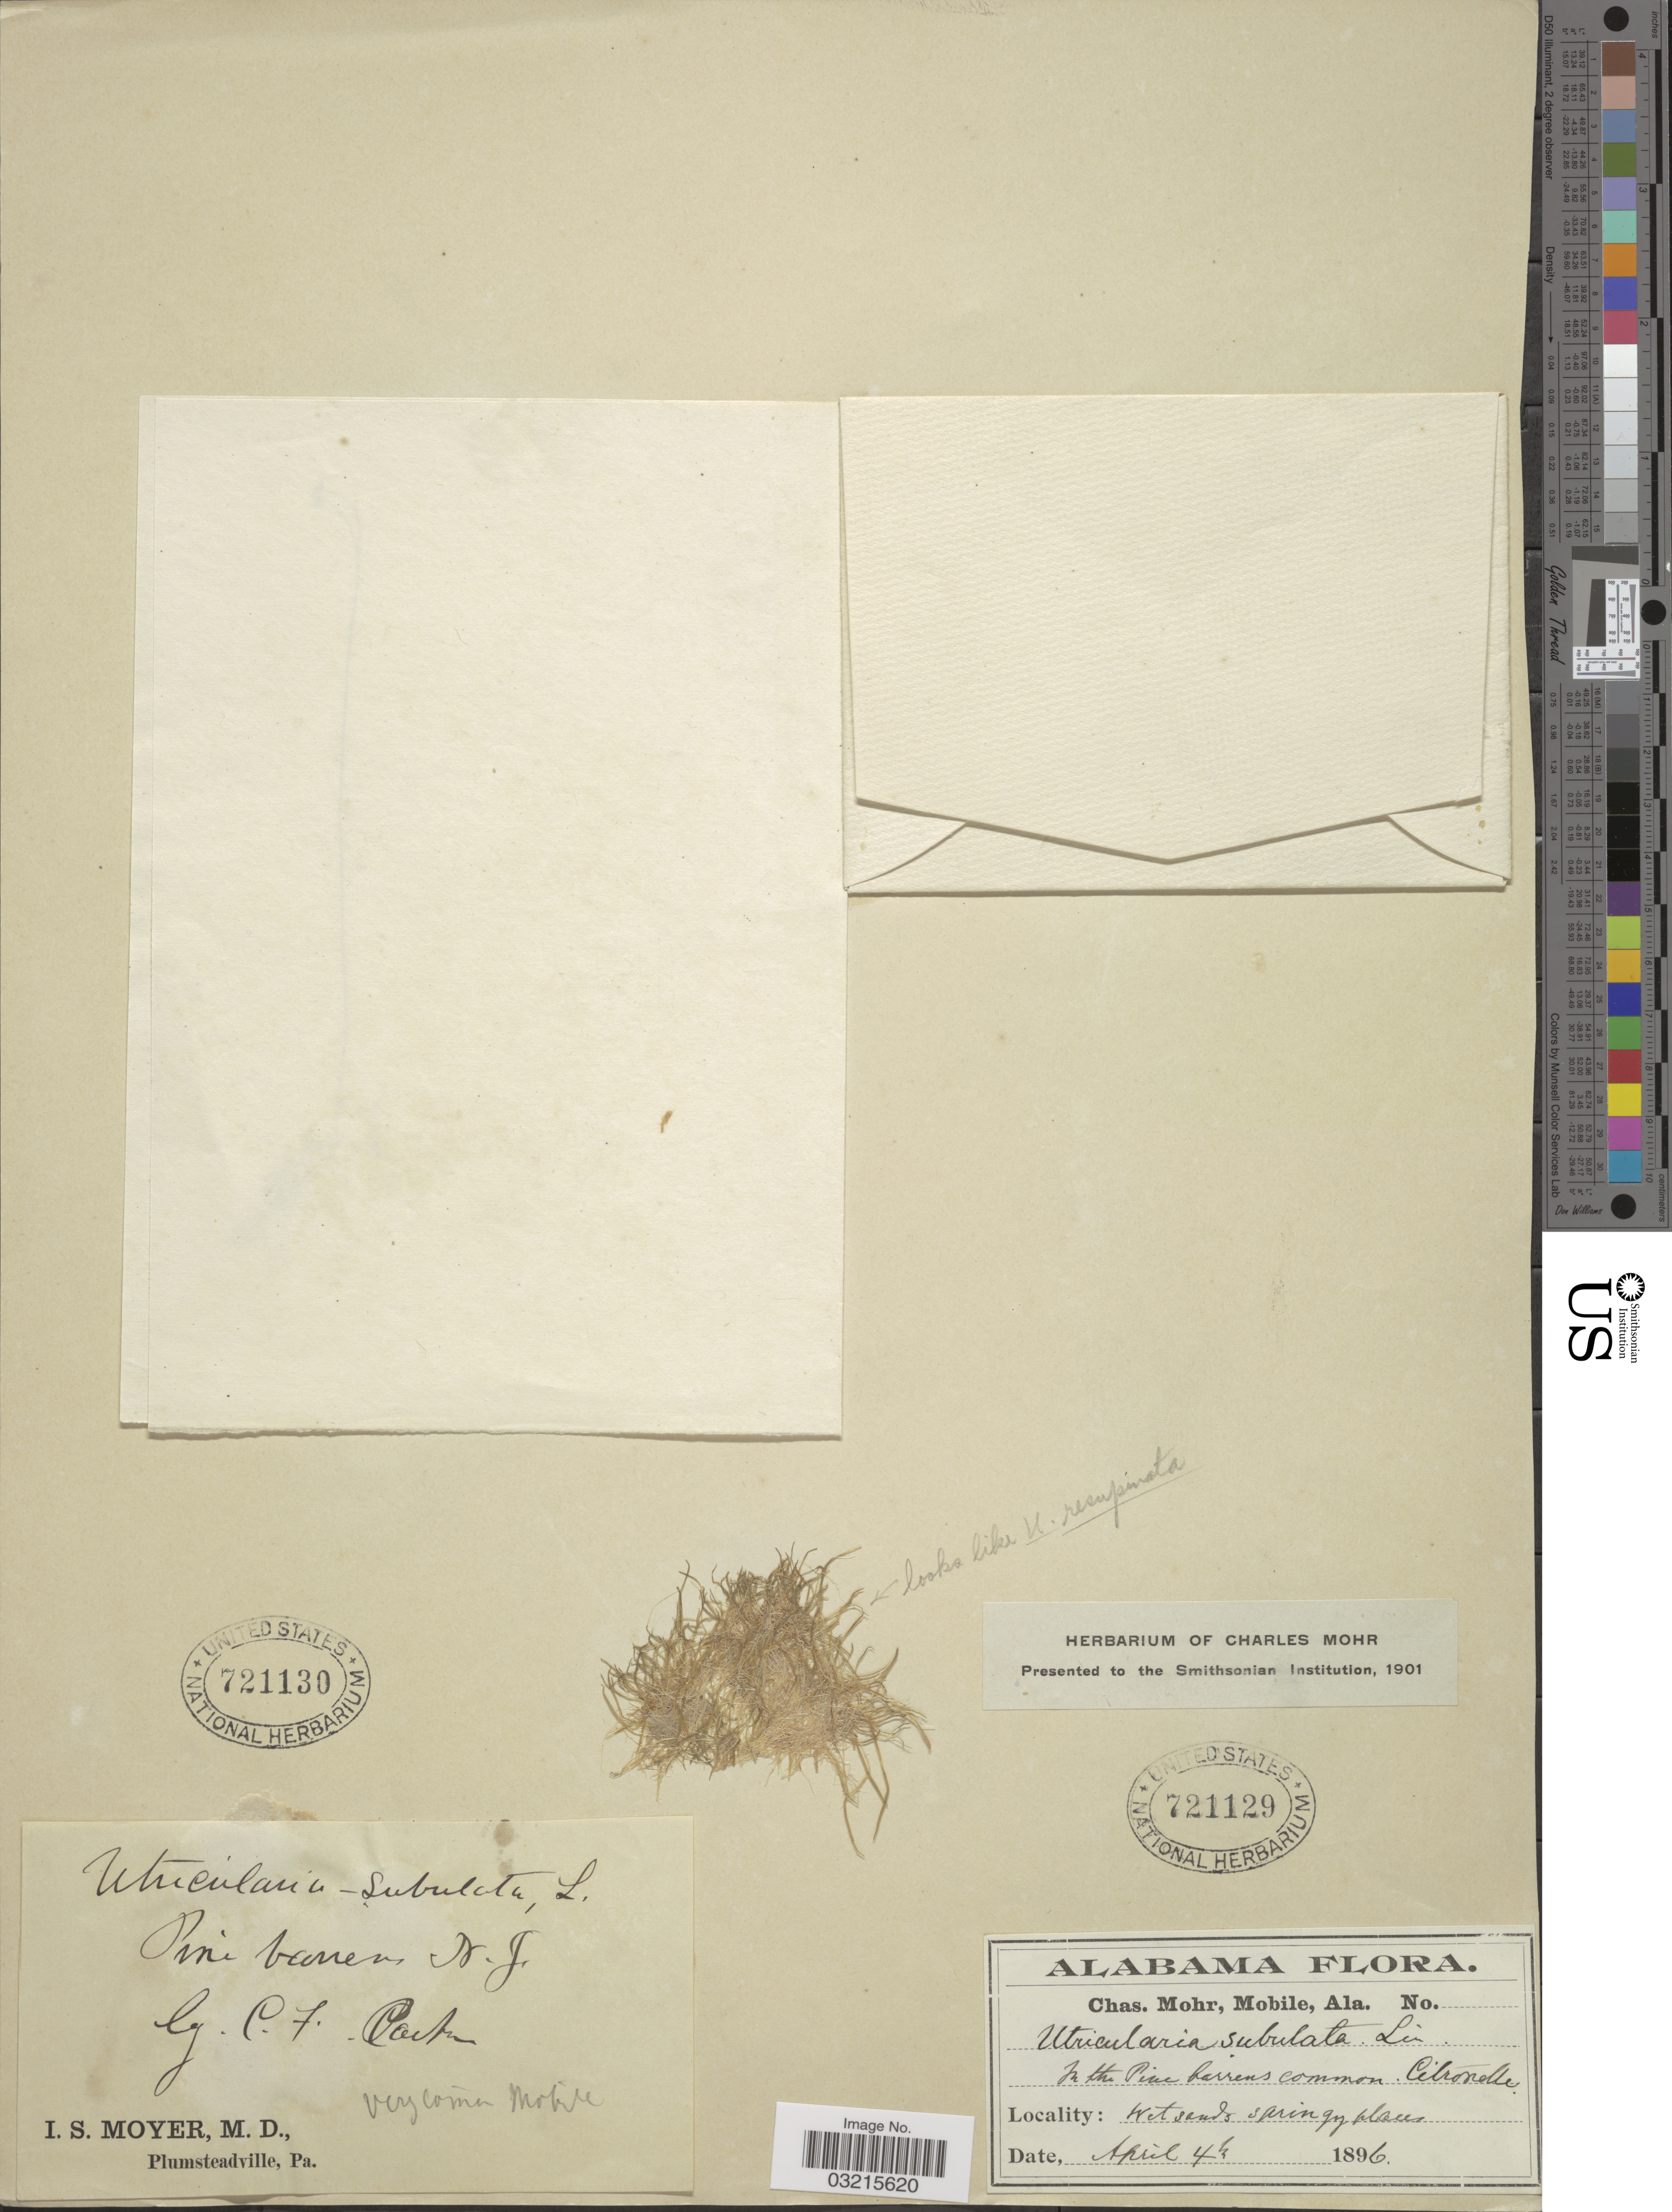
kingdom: Plantae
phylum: Tracheophyta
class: Magnoliopsida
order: Lamiales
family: Lentibulariaceae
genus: Utricularia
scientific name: Utricularia subulata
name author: L.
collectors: Mohr, C. T. (herbarium)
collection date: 1896-04-04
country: United States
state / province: Alabama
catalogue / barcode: US 721129-2